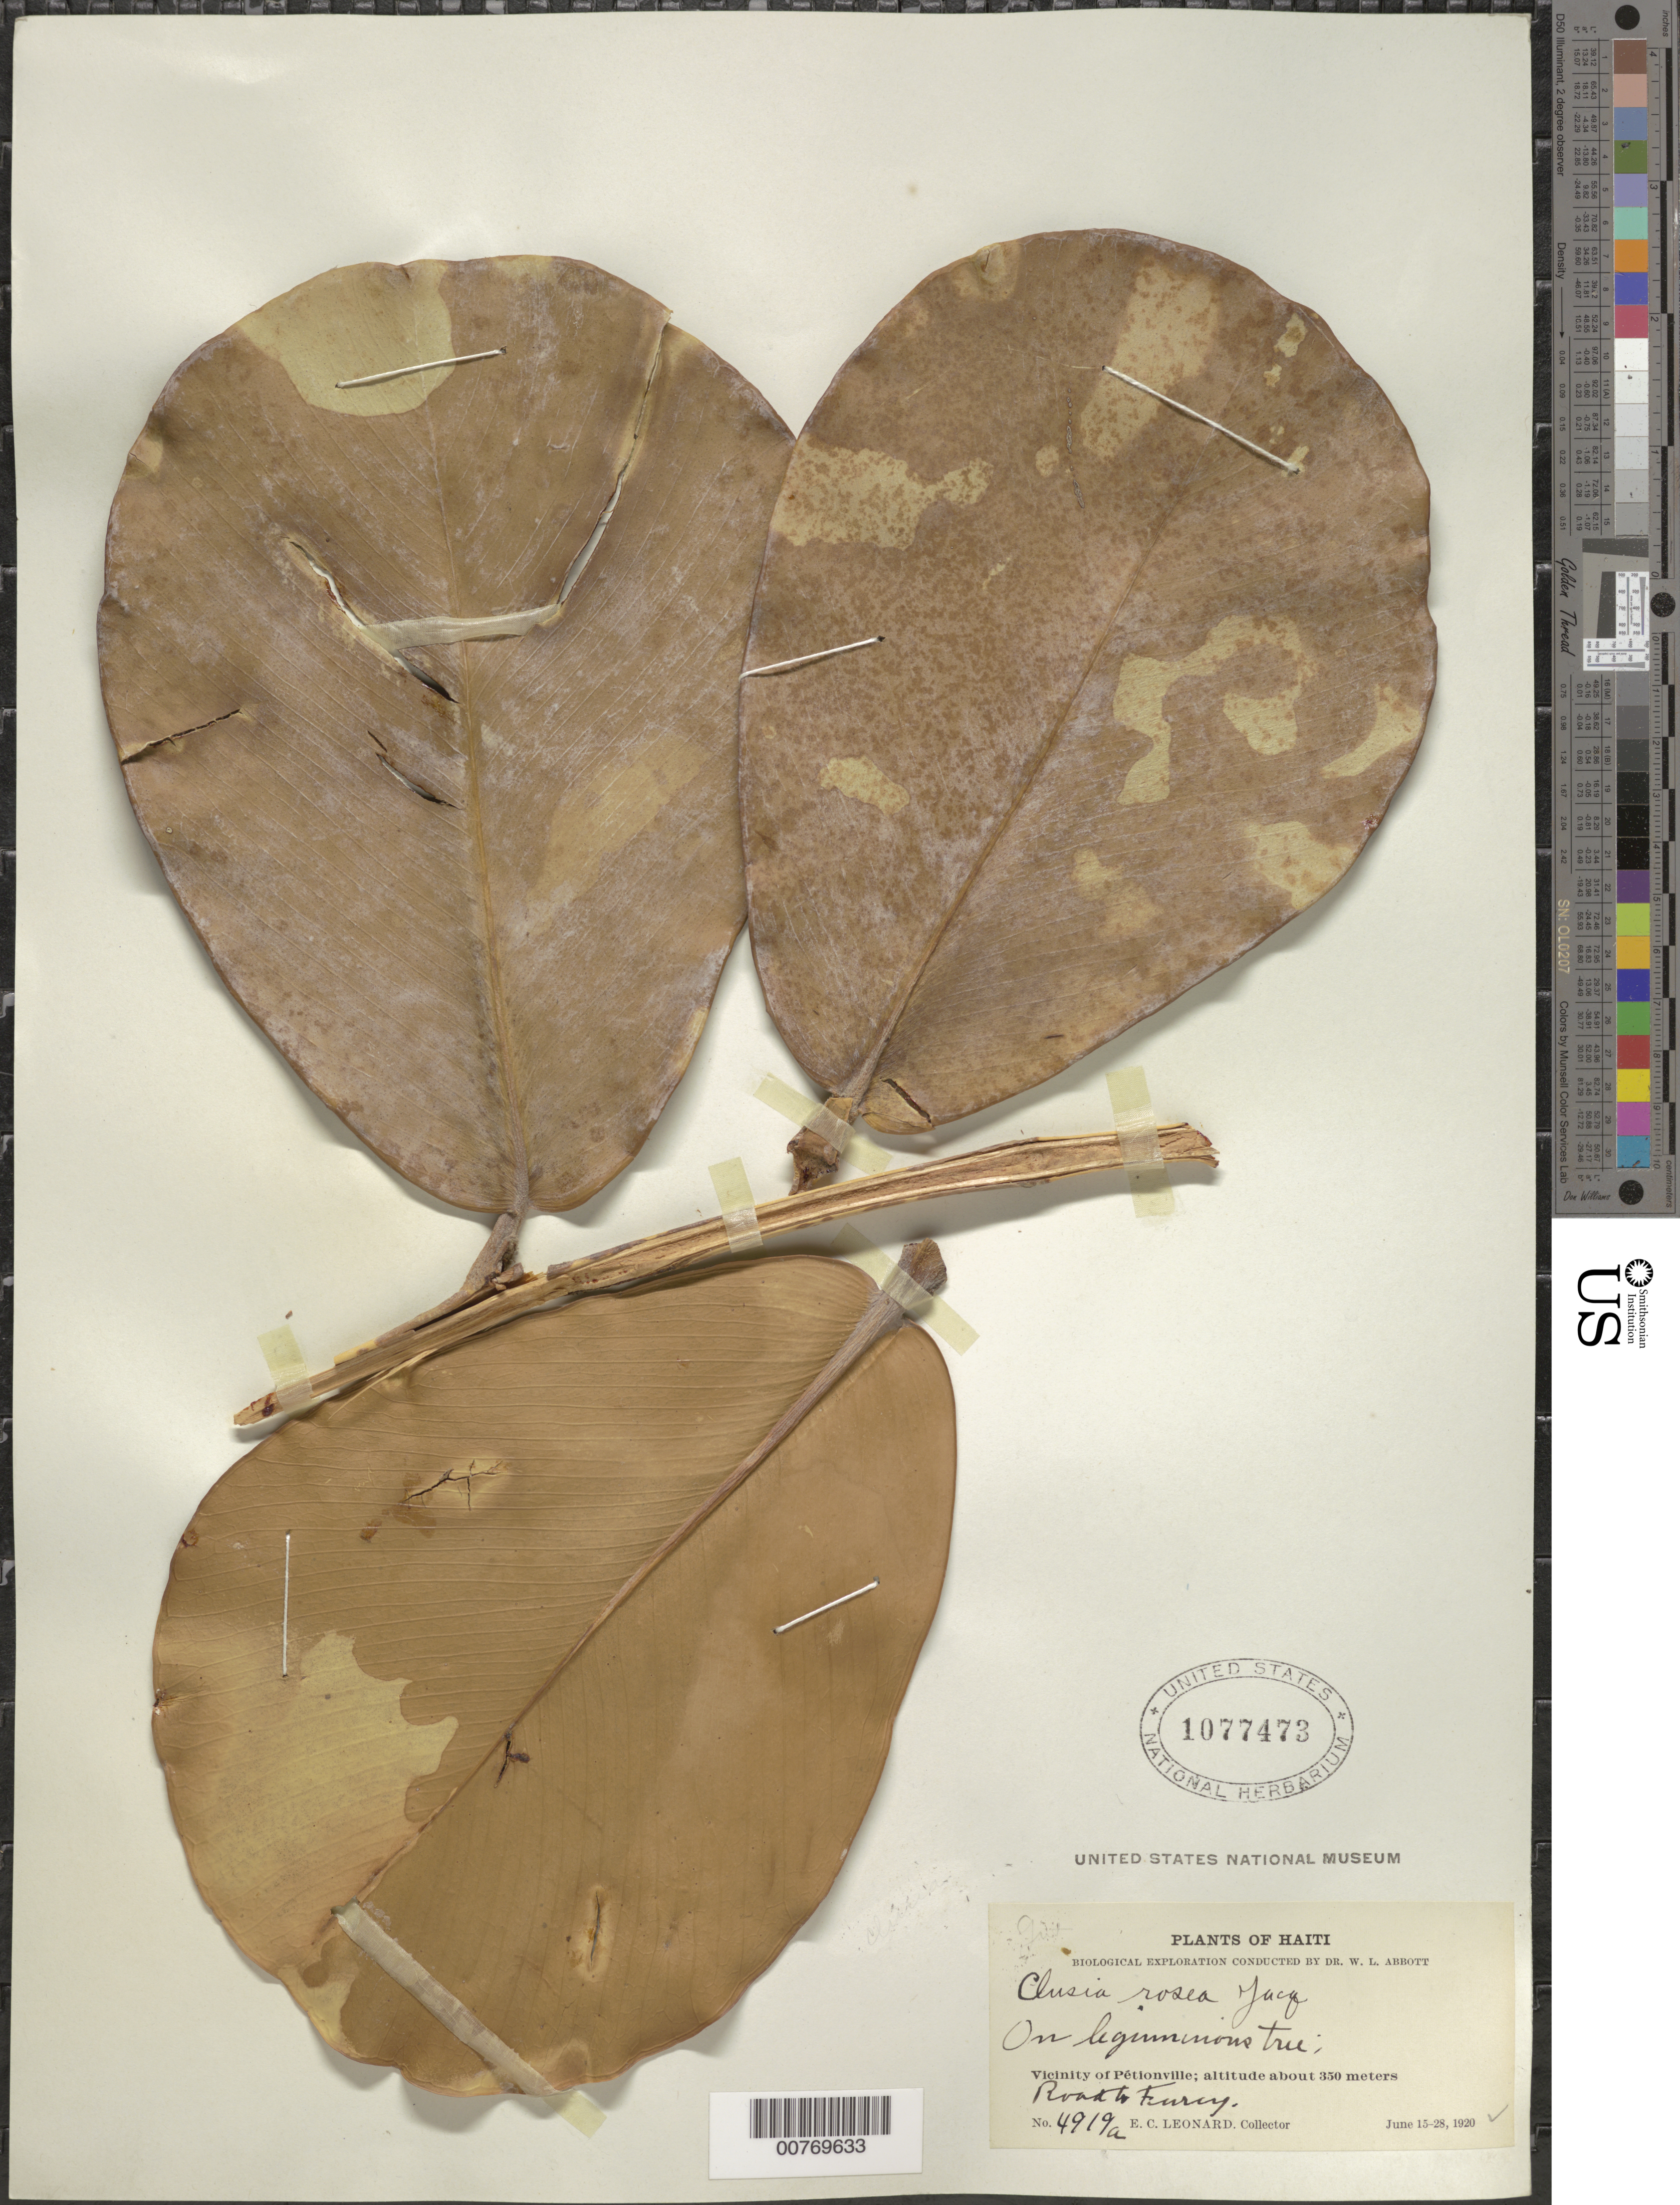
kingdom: Plantae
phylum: Tracheophyta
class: Magnoliopsida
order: Malpighiales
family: Clusiaceae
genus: Clusia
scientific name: Clusia rosea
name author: Jacq.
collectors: E. C. Leonard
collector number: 4919a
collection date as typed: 15 Jun 1920 28 Jun 1920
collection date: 1920-06-15/1920-06-28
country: Haiti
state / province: Ouest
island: Hispaniola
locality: Vicinity of Pétionville, Road to Furcy.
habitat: On leguminous tree.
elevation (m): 350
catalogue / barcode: US 1077473